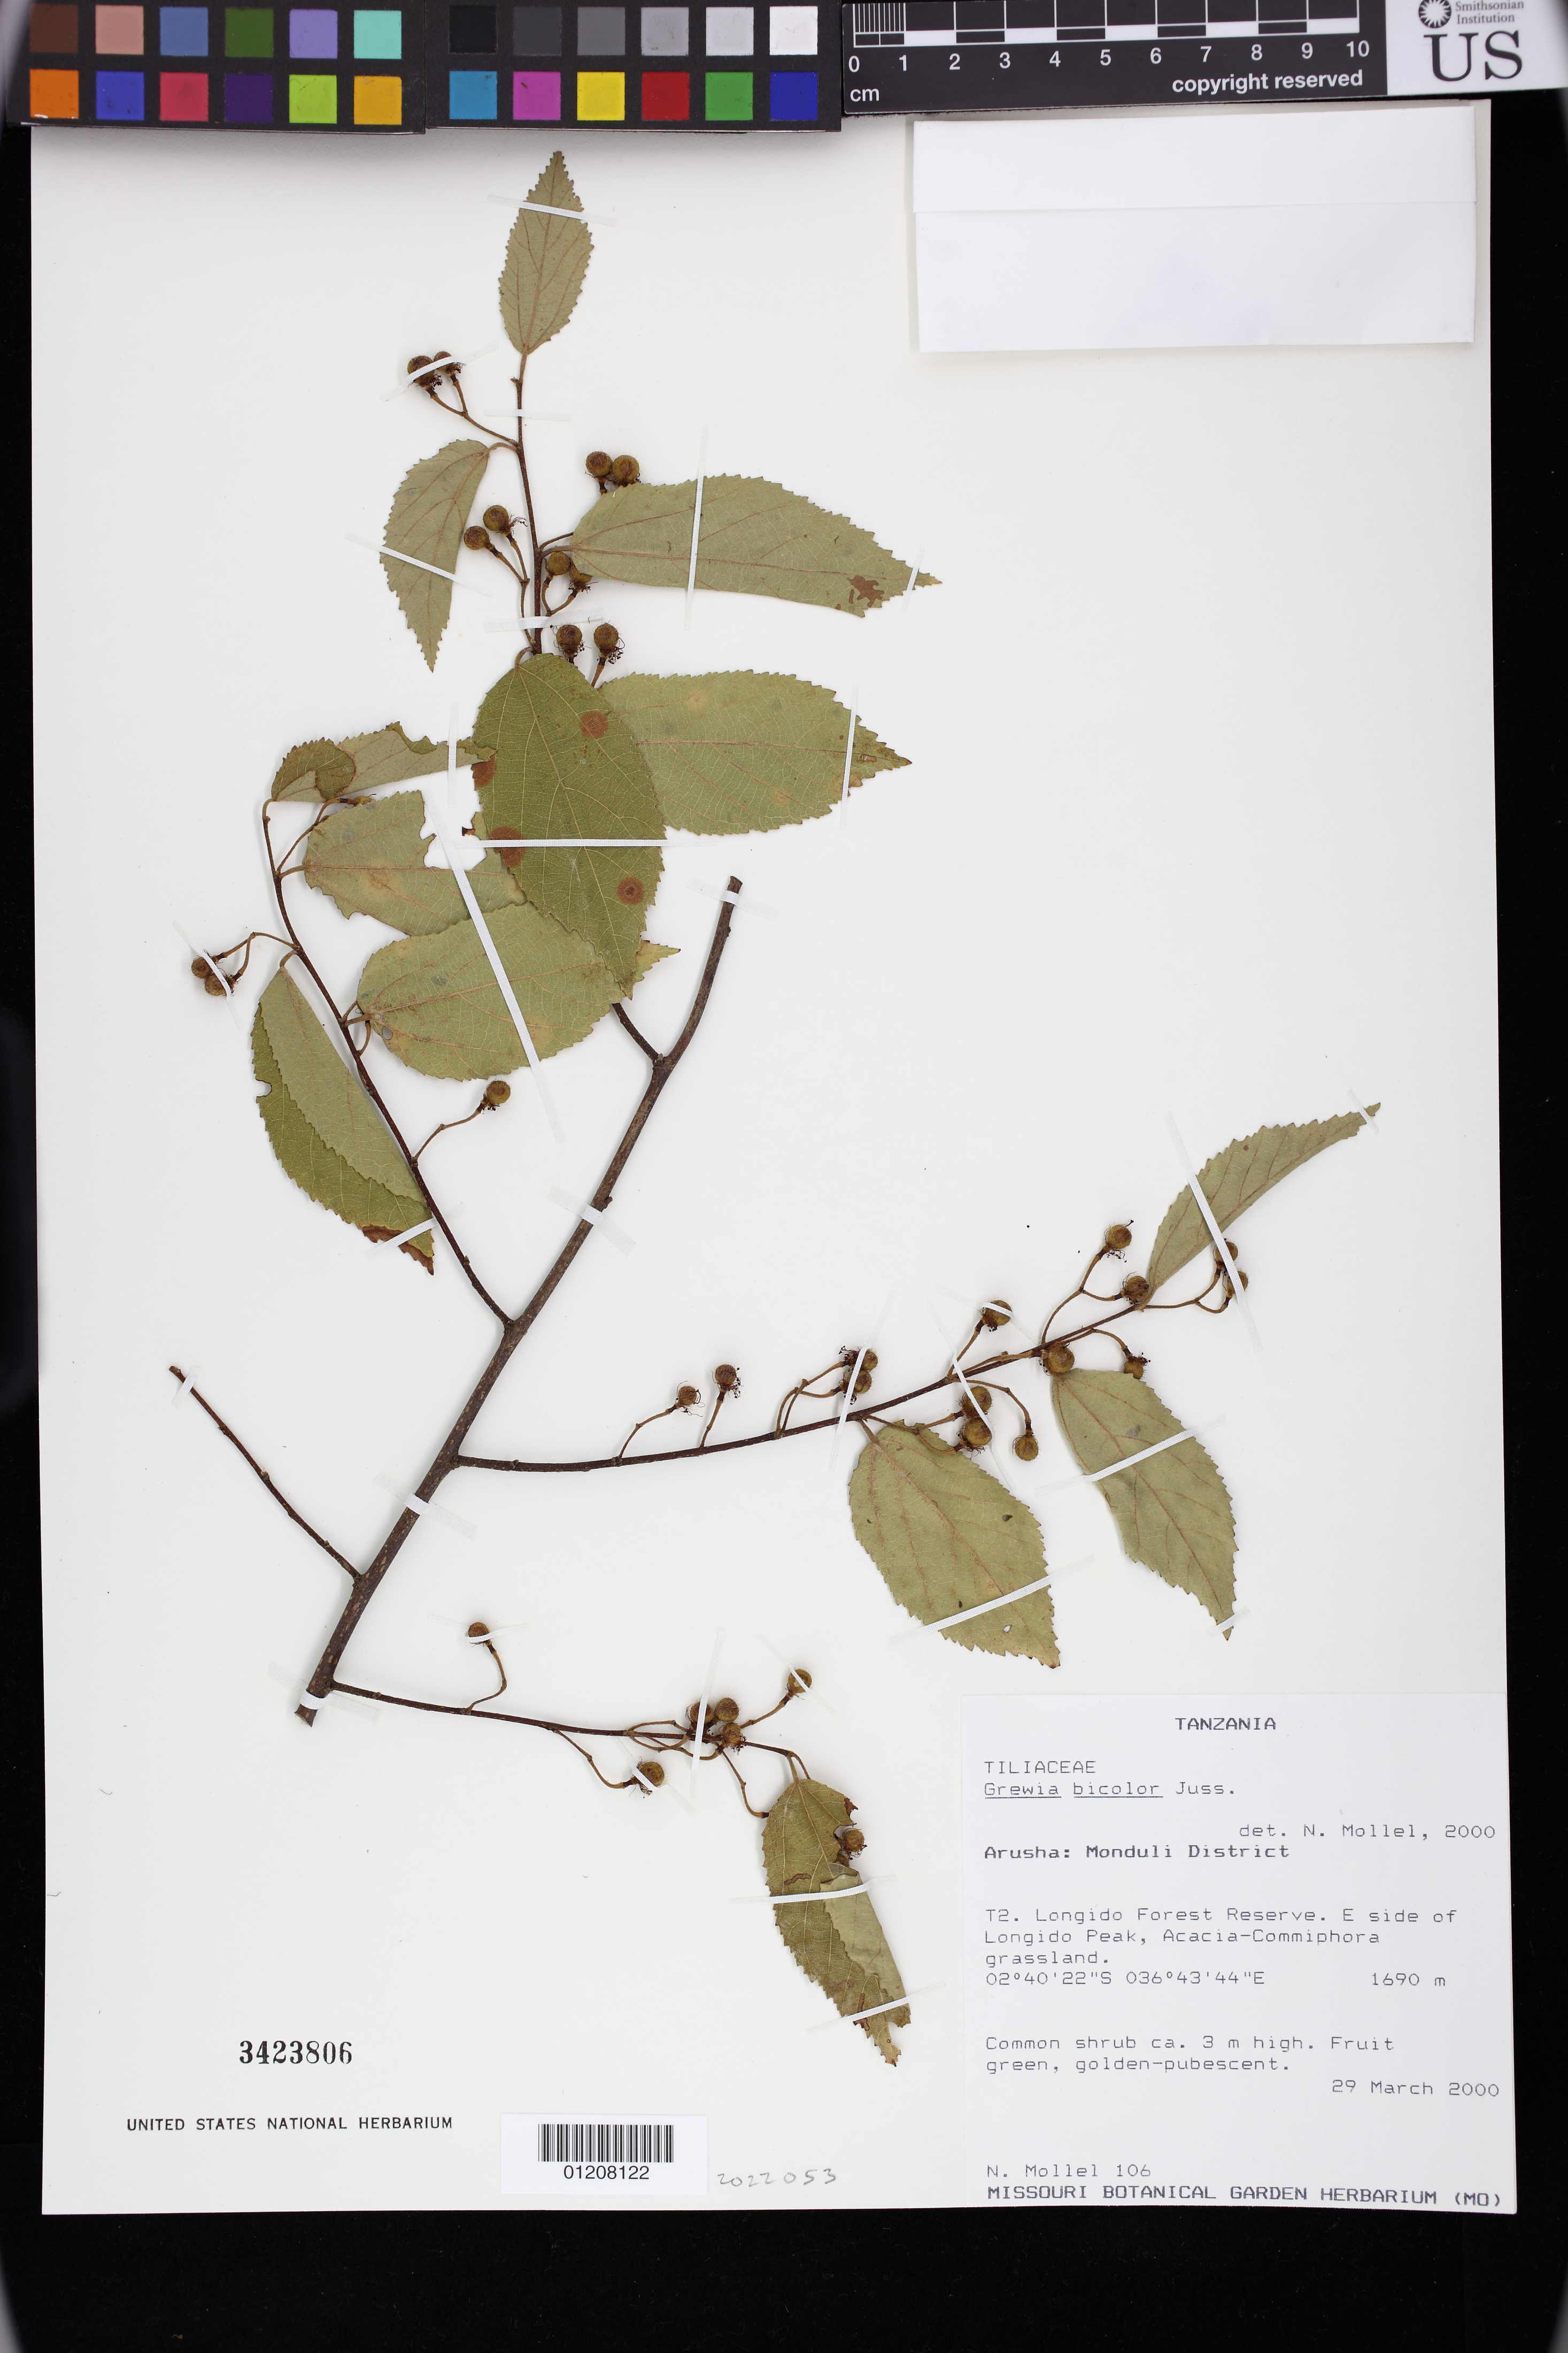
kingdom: Plantae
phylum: Tracheophyta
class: Magnoliopsida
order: Malvales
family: Malvaceae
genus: Grewia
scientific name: Grewia sp.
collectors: N. Mollel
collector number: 106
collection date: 2000-03-29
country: Tanzania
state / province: Arusha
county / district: Monduli District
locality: T2. longido Forest Reserve. E side of Longido Reak, Acacia-Commiphora grassland.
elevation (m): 1690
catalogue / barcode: US 3423806